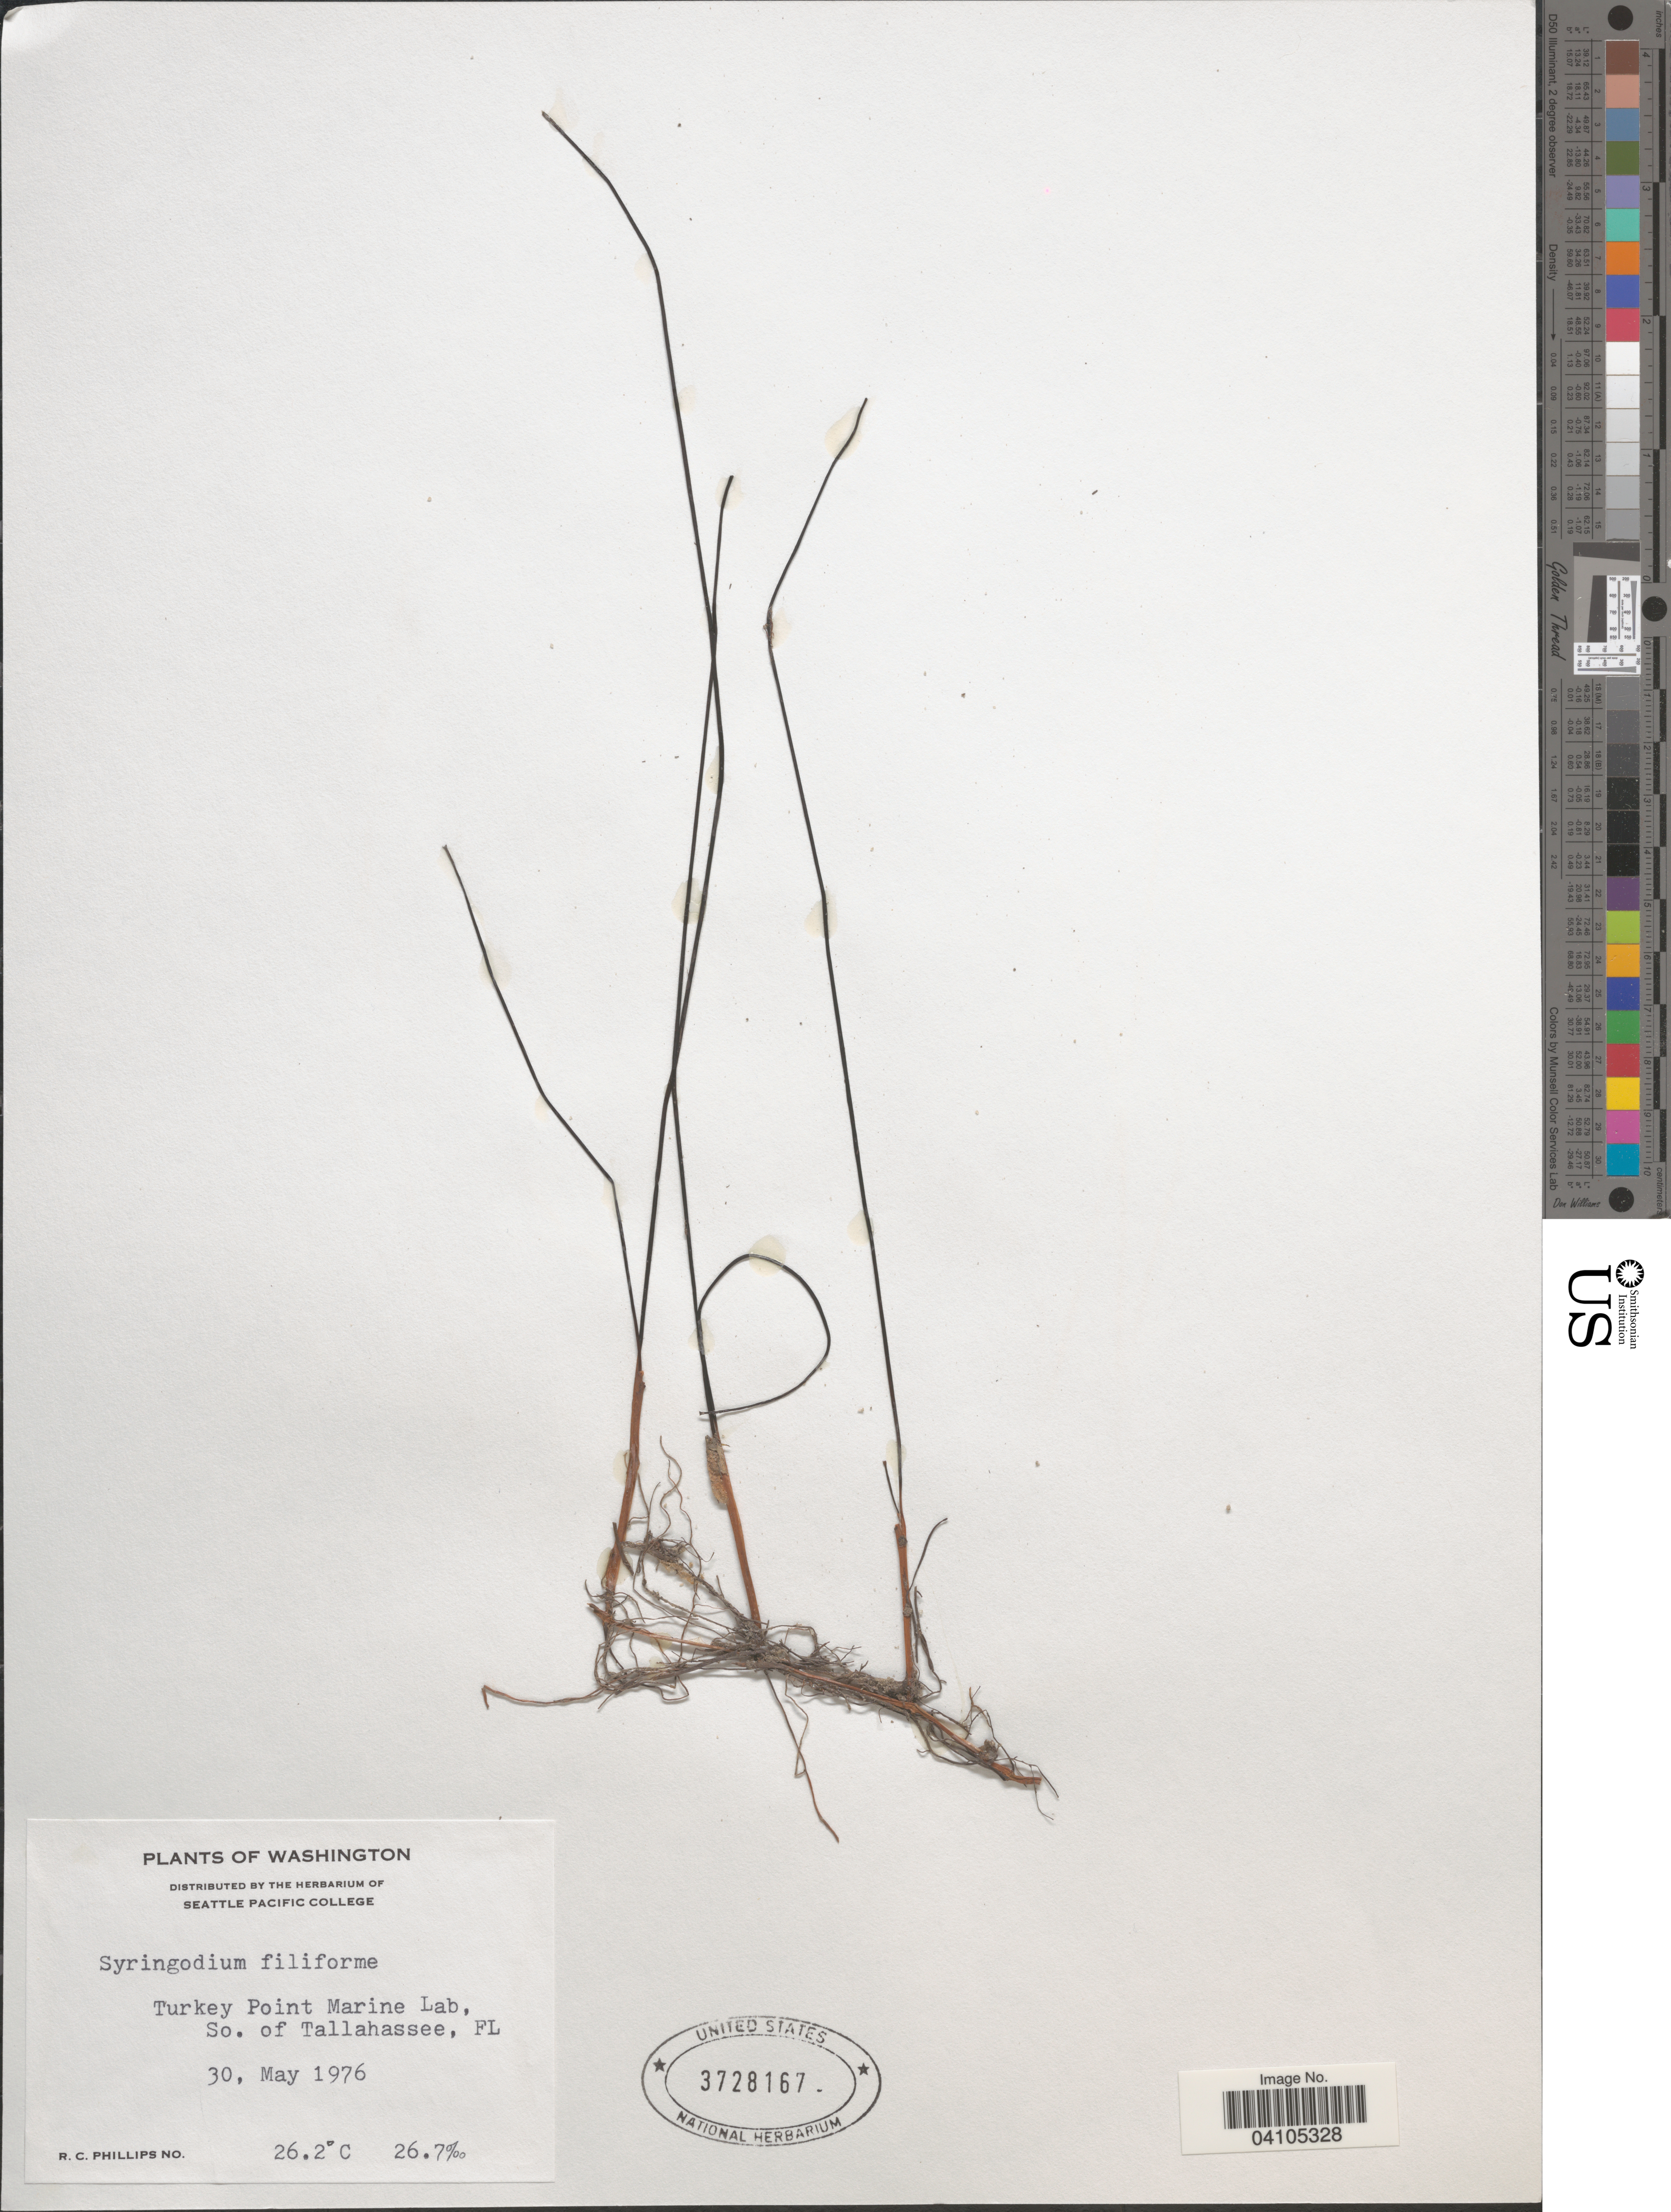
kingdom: Plantae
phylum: Tracheophyta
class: Liliopsida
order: Alismatales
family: Cymodoceaceae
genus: Syringodium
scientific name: Syringodium filiforme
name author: Kütz.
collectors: R. C. Phillips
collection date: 1976-05-30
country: United States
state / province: Florida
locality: Turkey Point Marine Lab, So. of Tallahassee.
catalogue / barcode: US 3728167